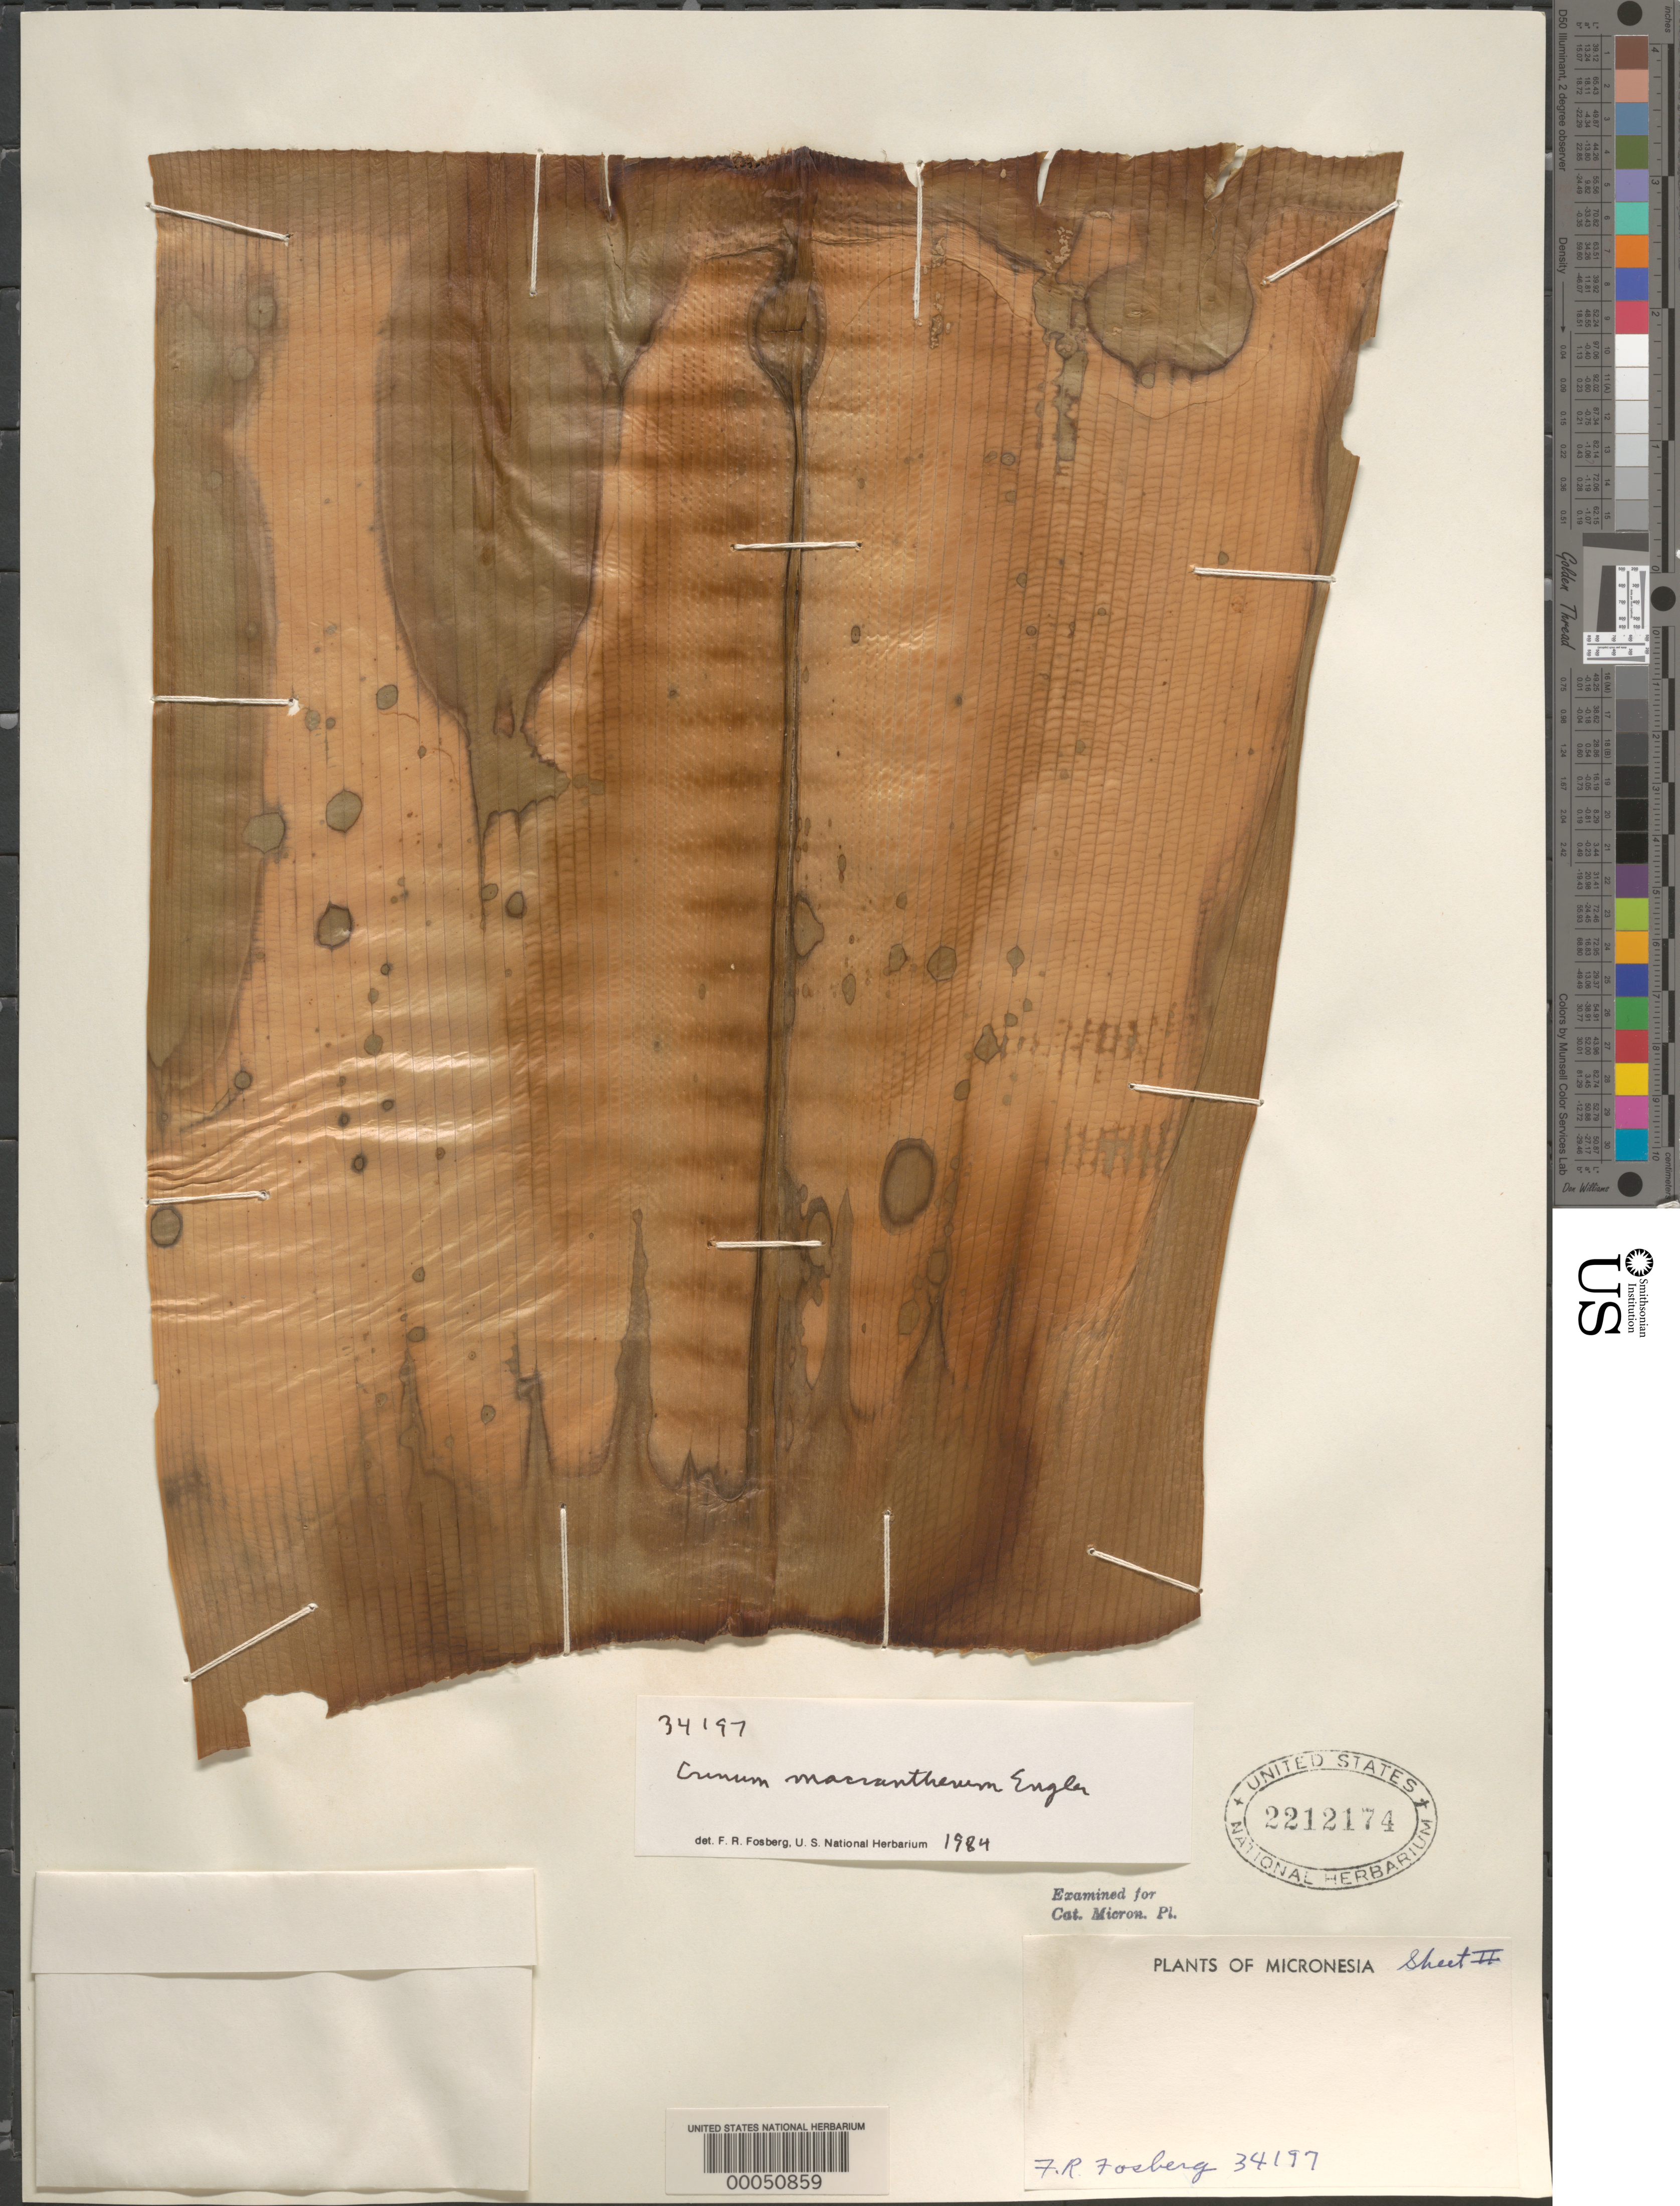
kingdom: Plantae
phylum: Tracheophyta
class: Liliopsida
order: Asparagales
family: Amaryllidaceae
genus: Crinum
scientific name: Crinum macrantherum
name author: Engl.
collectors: F. R. Fosberg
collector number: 34197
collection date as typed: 07 Feb 1952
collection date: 1952-02-07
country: Marshall Islands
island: Ujelang Atoll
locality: Ujelang Islet, east end, near beach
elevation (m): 1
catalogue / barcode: US 2212174